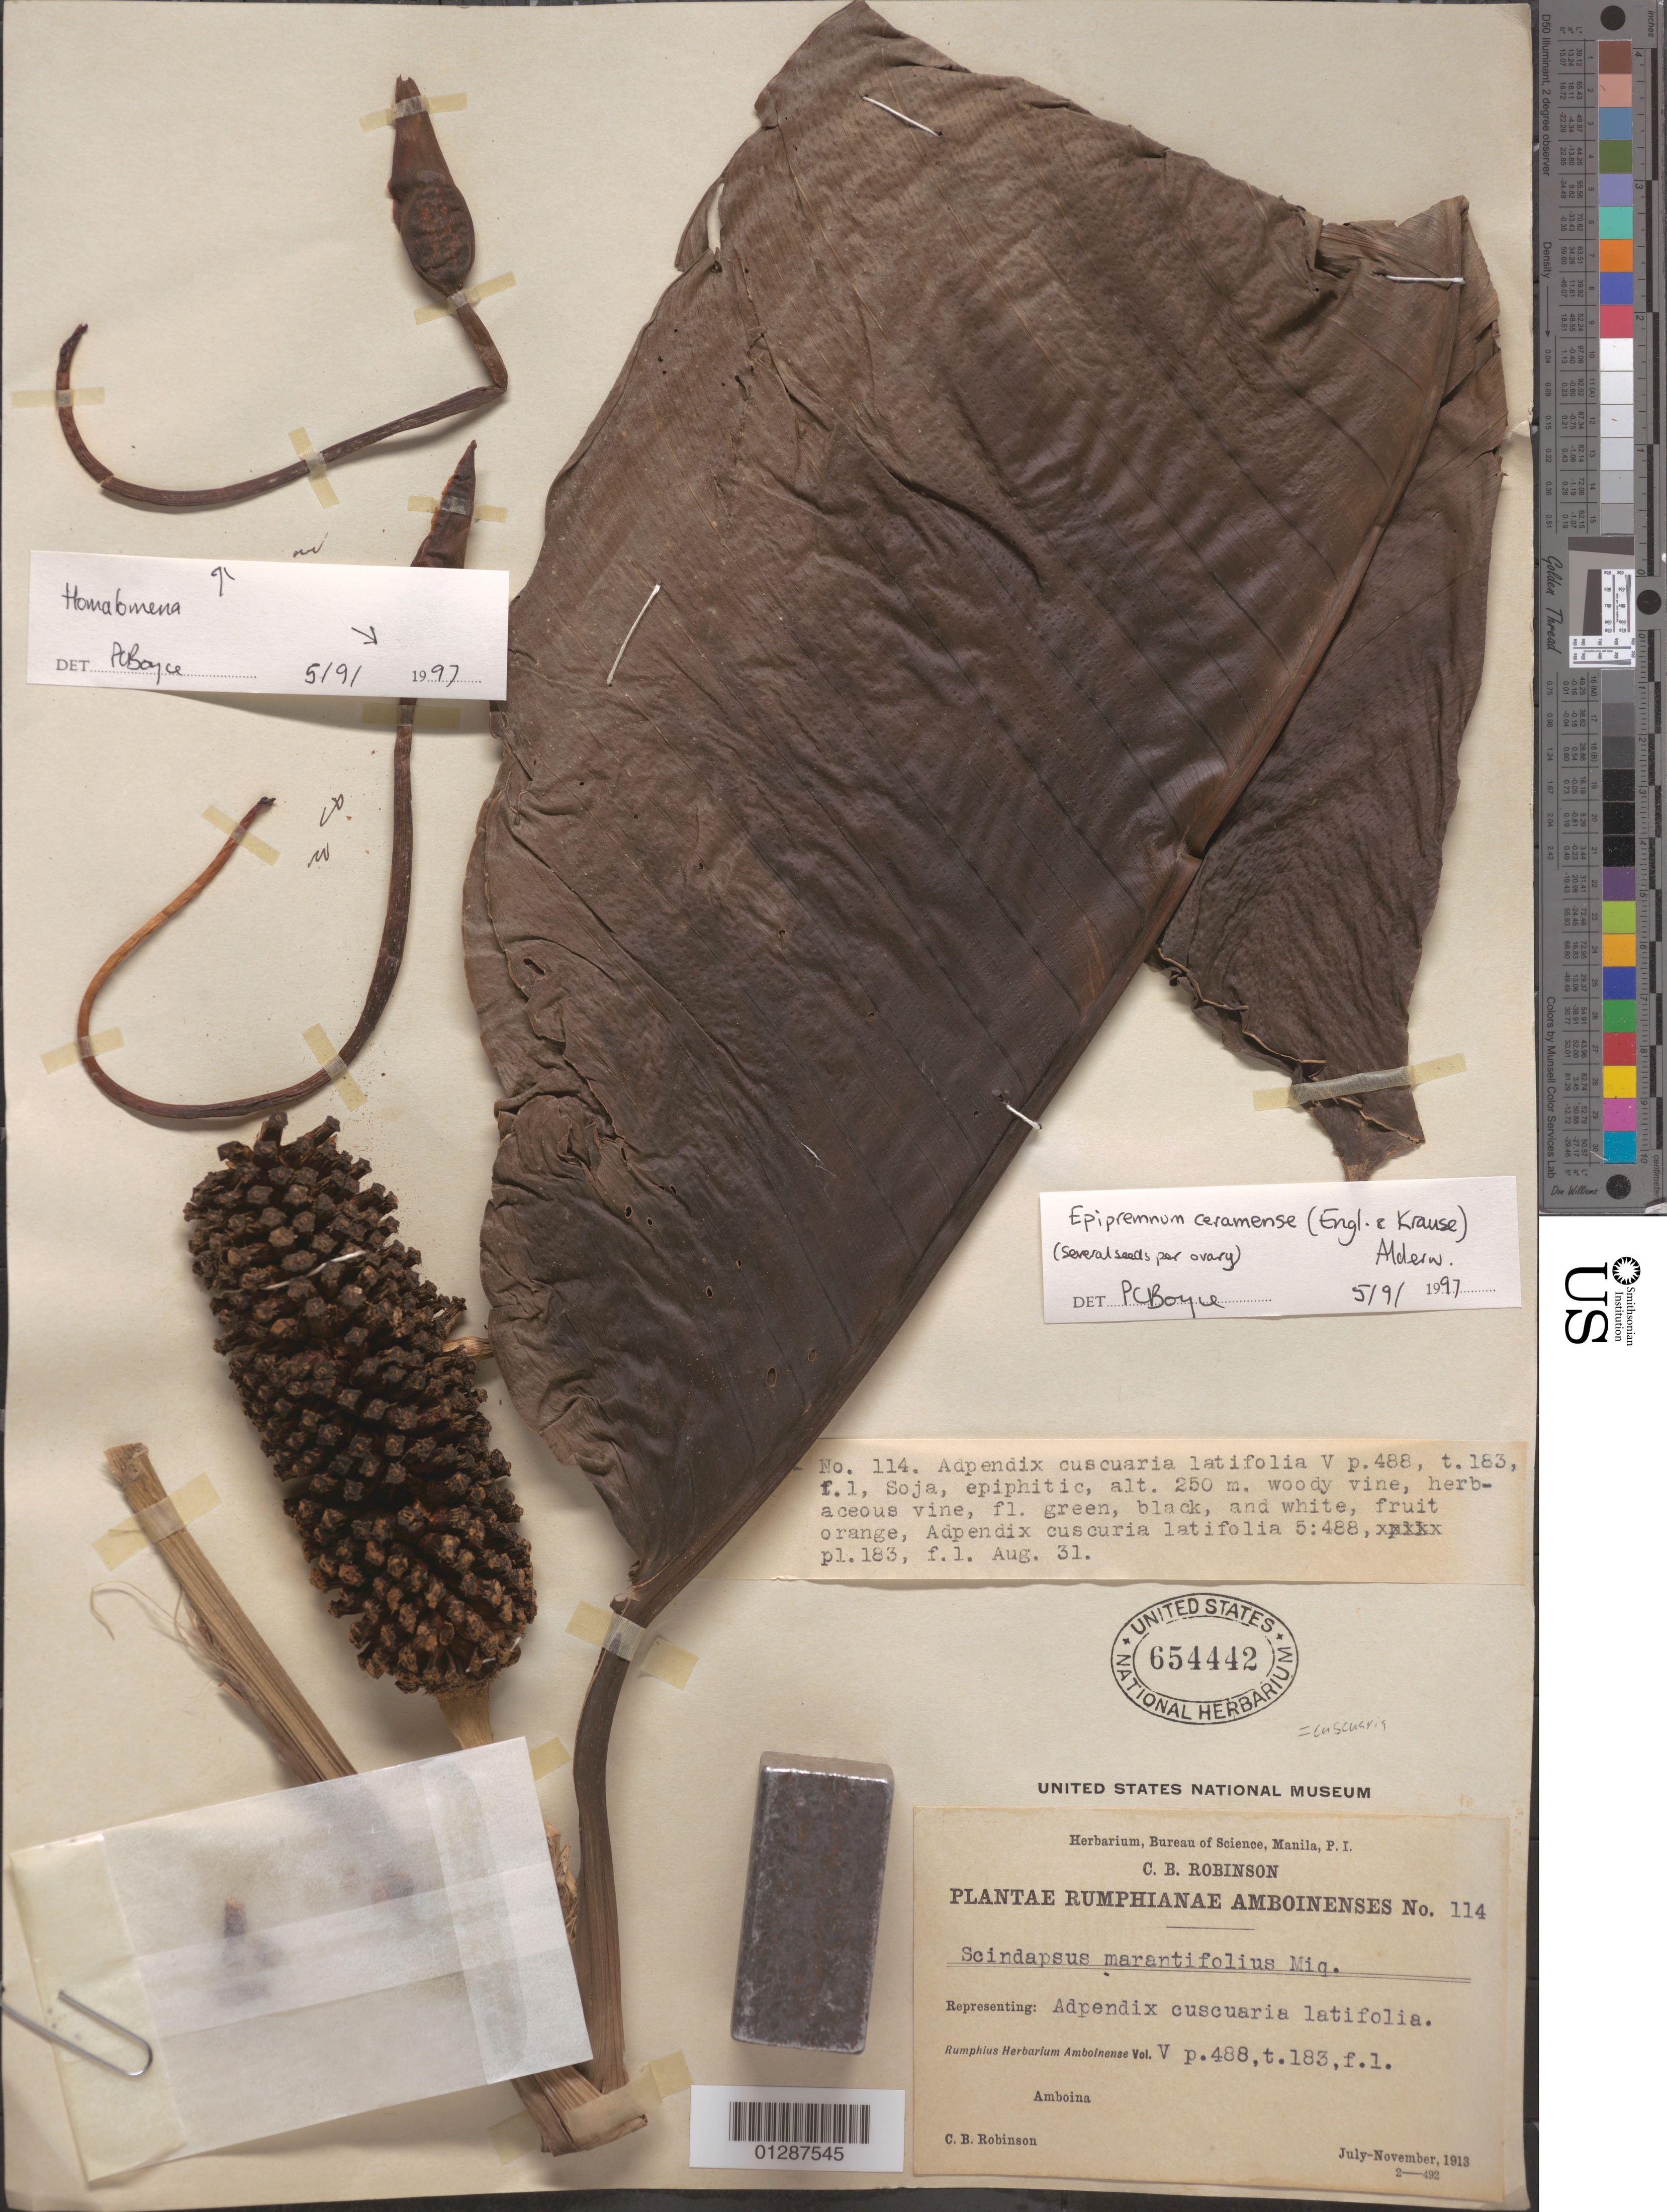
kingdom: Plantae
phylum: Tracheophyta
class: Liliopsida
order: Alismatales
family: Araceae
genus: Epipremnum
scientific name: Epipremnum ceramense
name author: (Engl. & K. Krause) Alderw.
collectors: C. Robinson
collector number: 114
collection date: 1913-08-31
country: Indonesia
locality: Amboina.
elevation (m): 250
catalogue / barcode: US 654442